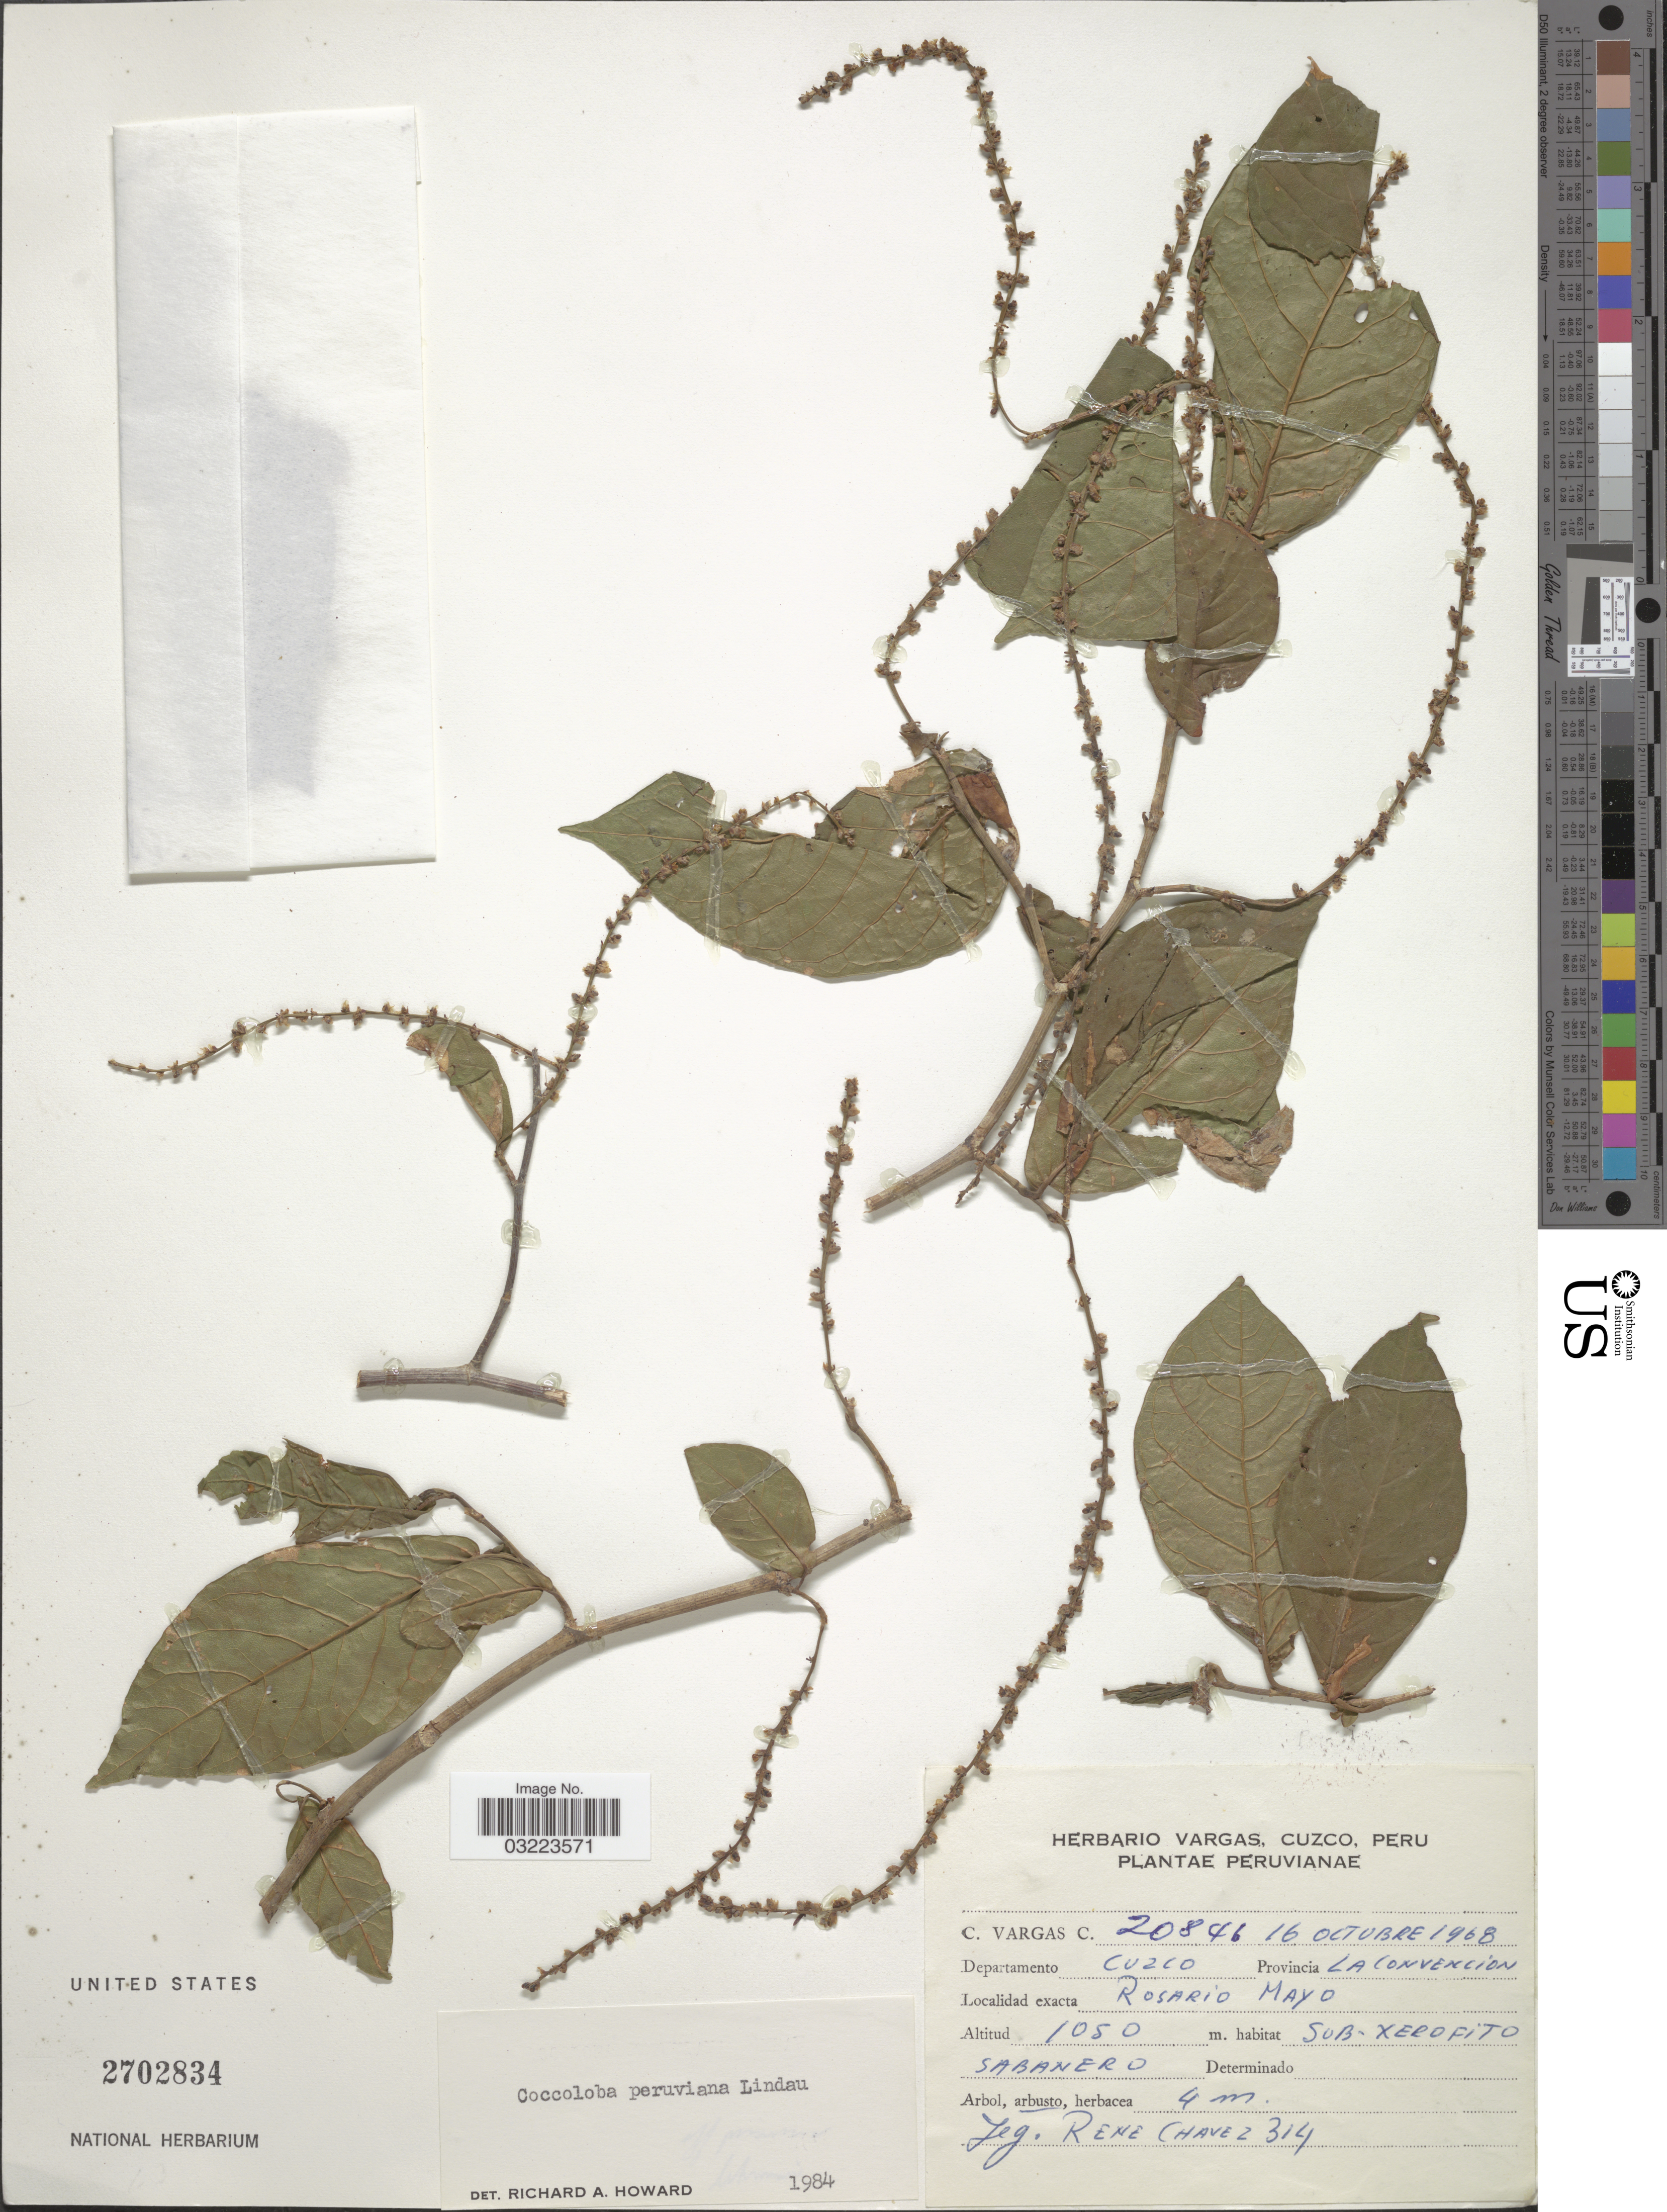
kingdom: Plantae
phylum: Tracheophyta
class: Magnoliopsida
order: Caryophyllales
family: Polygonaceae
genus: Coccoloba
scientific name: Coccoloba peruviana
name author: Lindau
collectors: C. Vargas Calderón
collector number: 20846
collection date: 1968-10-16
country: Peru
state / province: Cusco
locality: Departamento Cuzco, Provincia La Convencion, Rosario Mayo.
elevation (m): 1050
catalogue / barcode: US 2702834